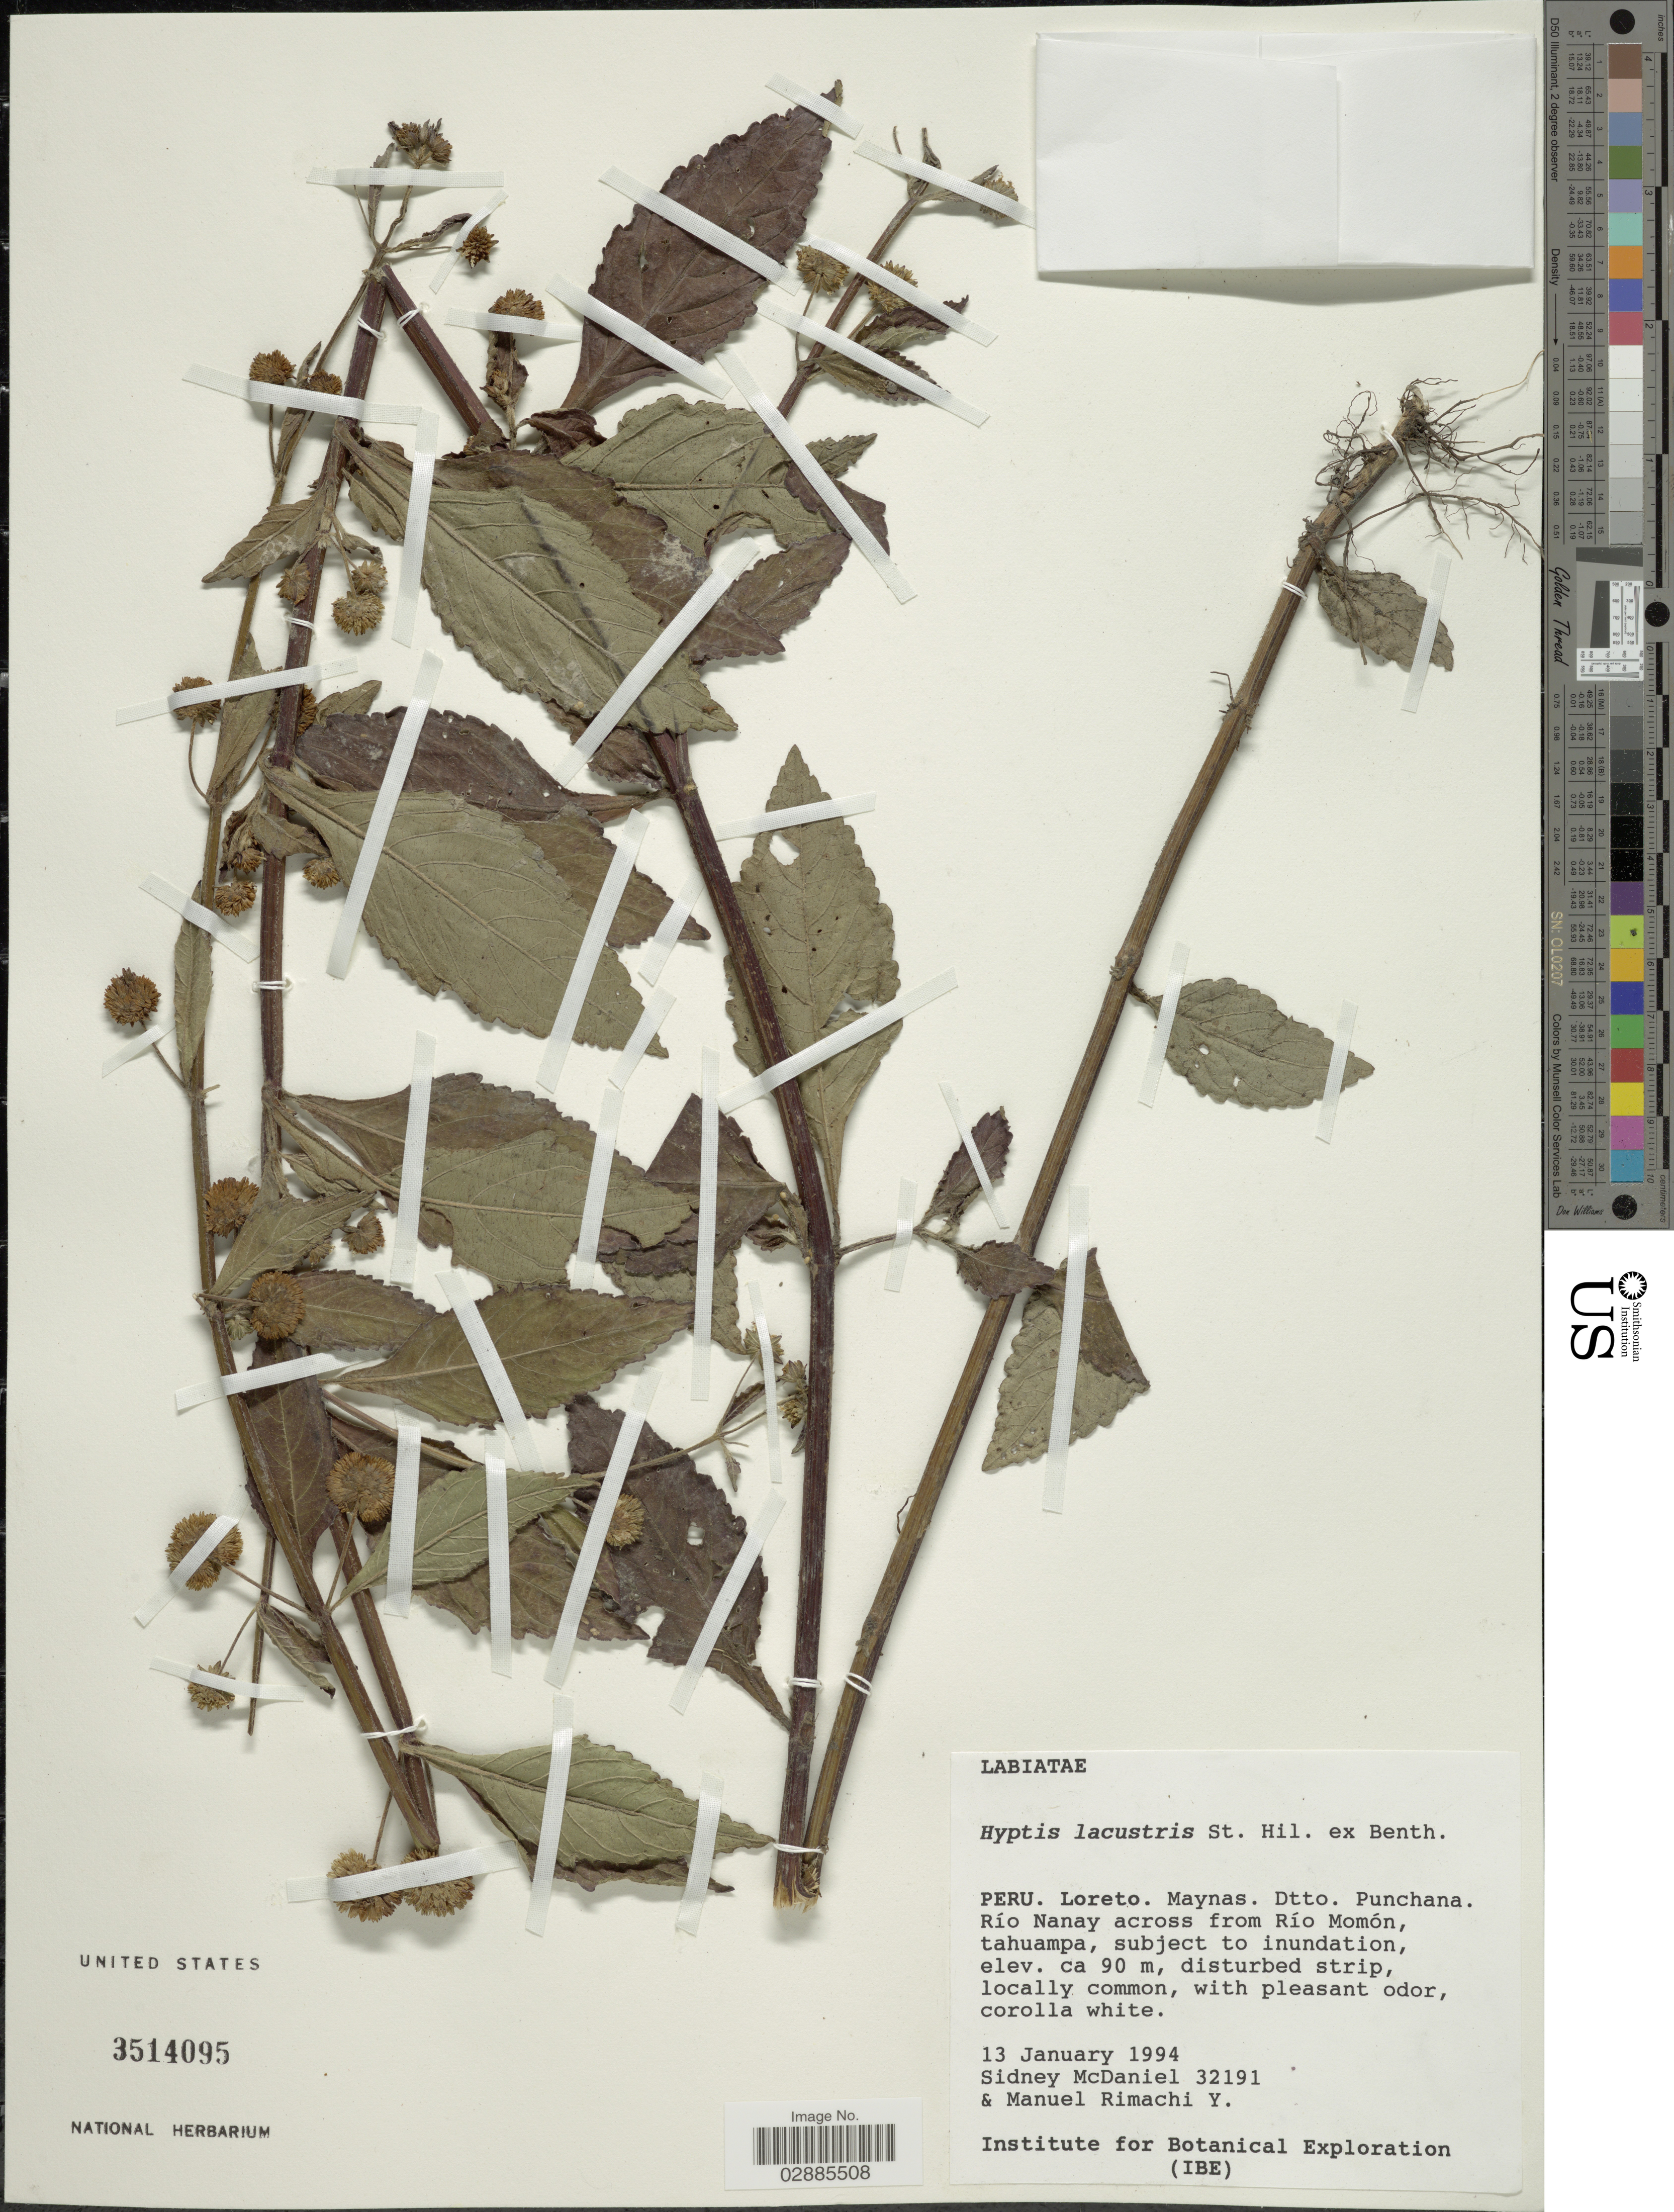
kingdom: Plantae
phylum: Tracheophyta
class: Magnoliopsida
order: Lamiales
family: Lamiaceae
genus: Hyptis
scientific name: Hyptis lacustris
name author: A. St.-Hil. ex Benth.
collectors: S. McDaniel & M. Rimachi Y.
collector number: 32191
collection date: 1994-01-13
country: Peru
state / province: Loreto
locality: Maynas. Dtto. Punchana. Río Nanay across from Río Momón, tahuampa.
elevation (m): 90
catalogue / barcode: US 3514095